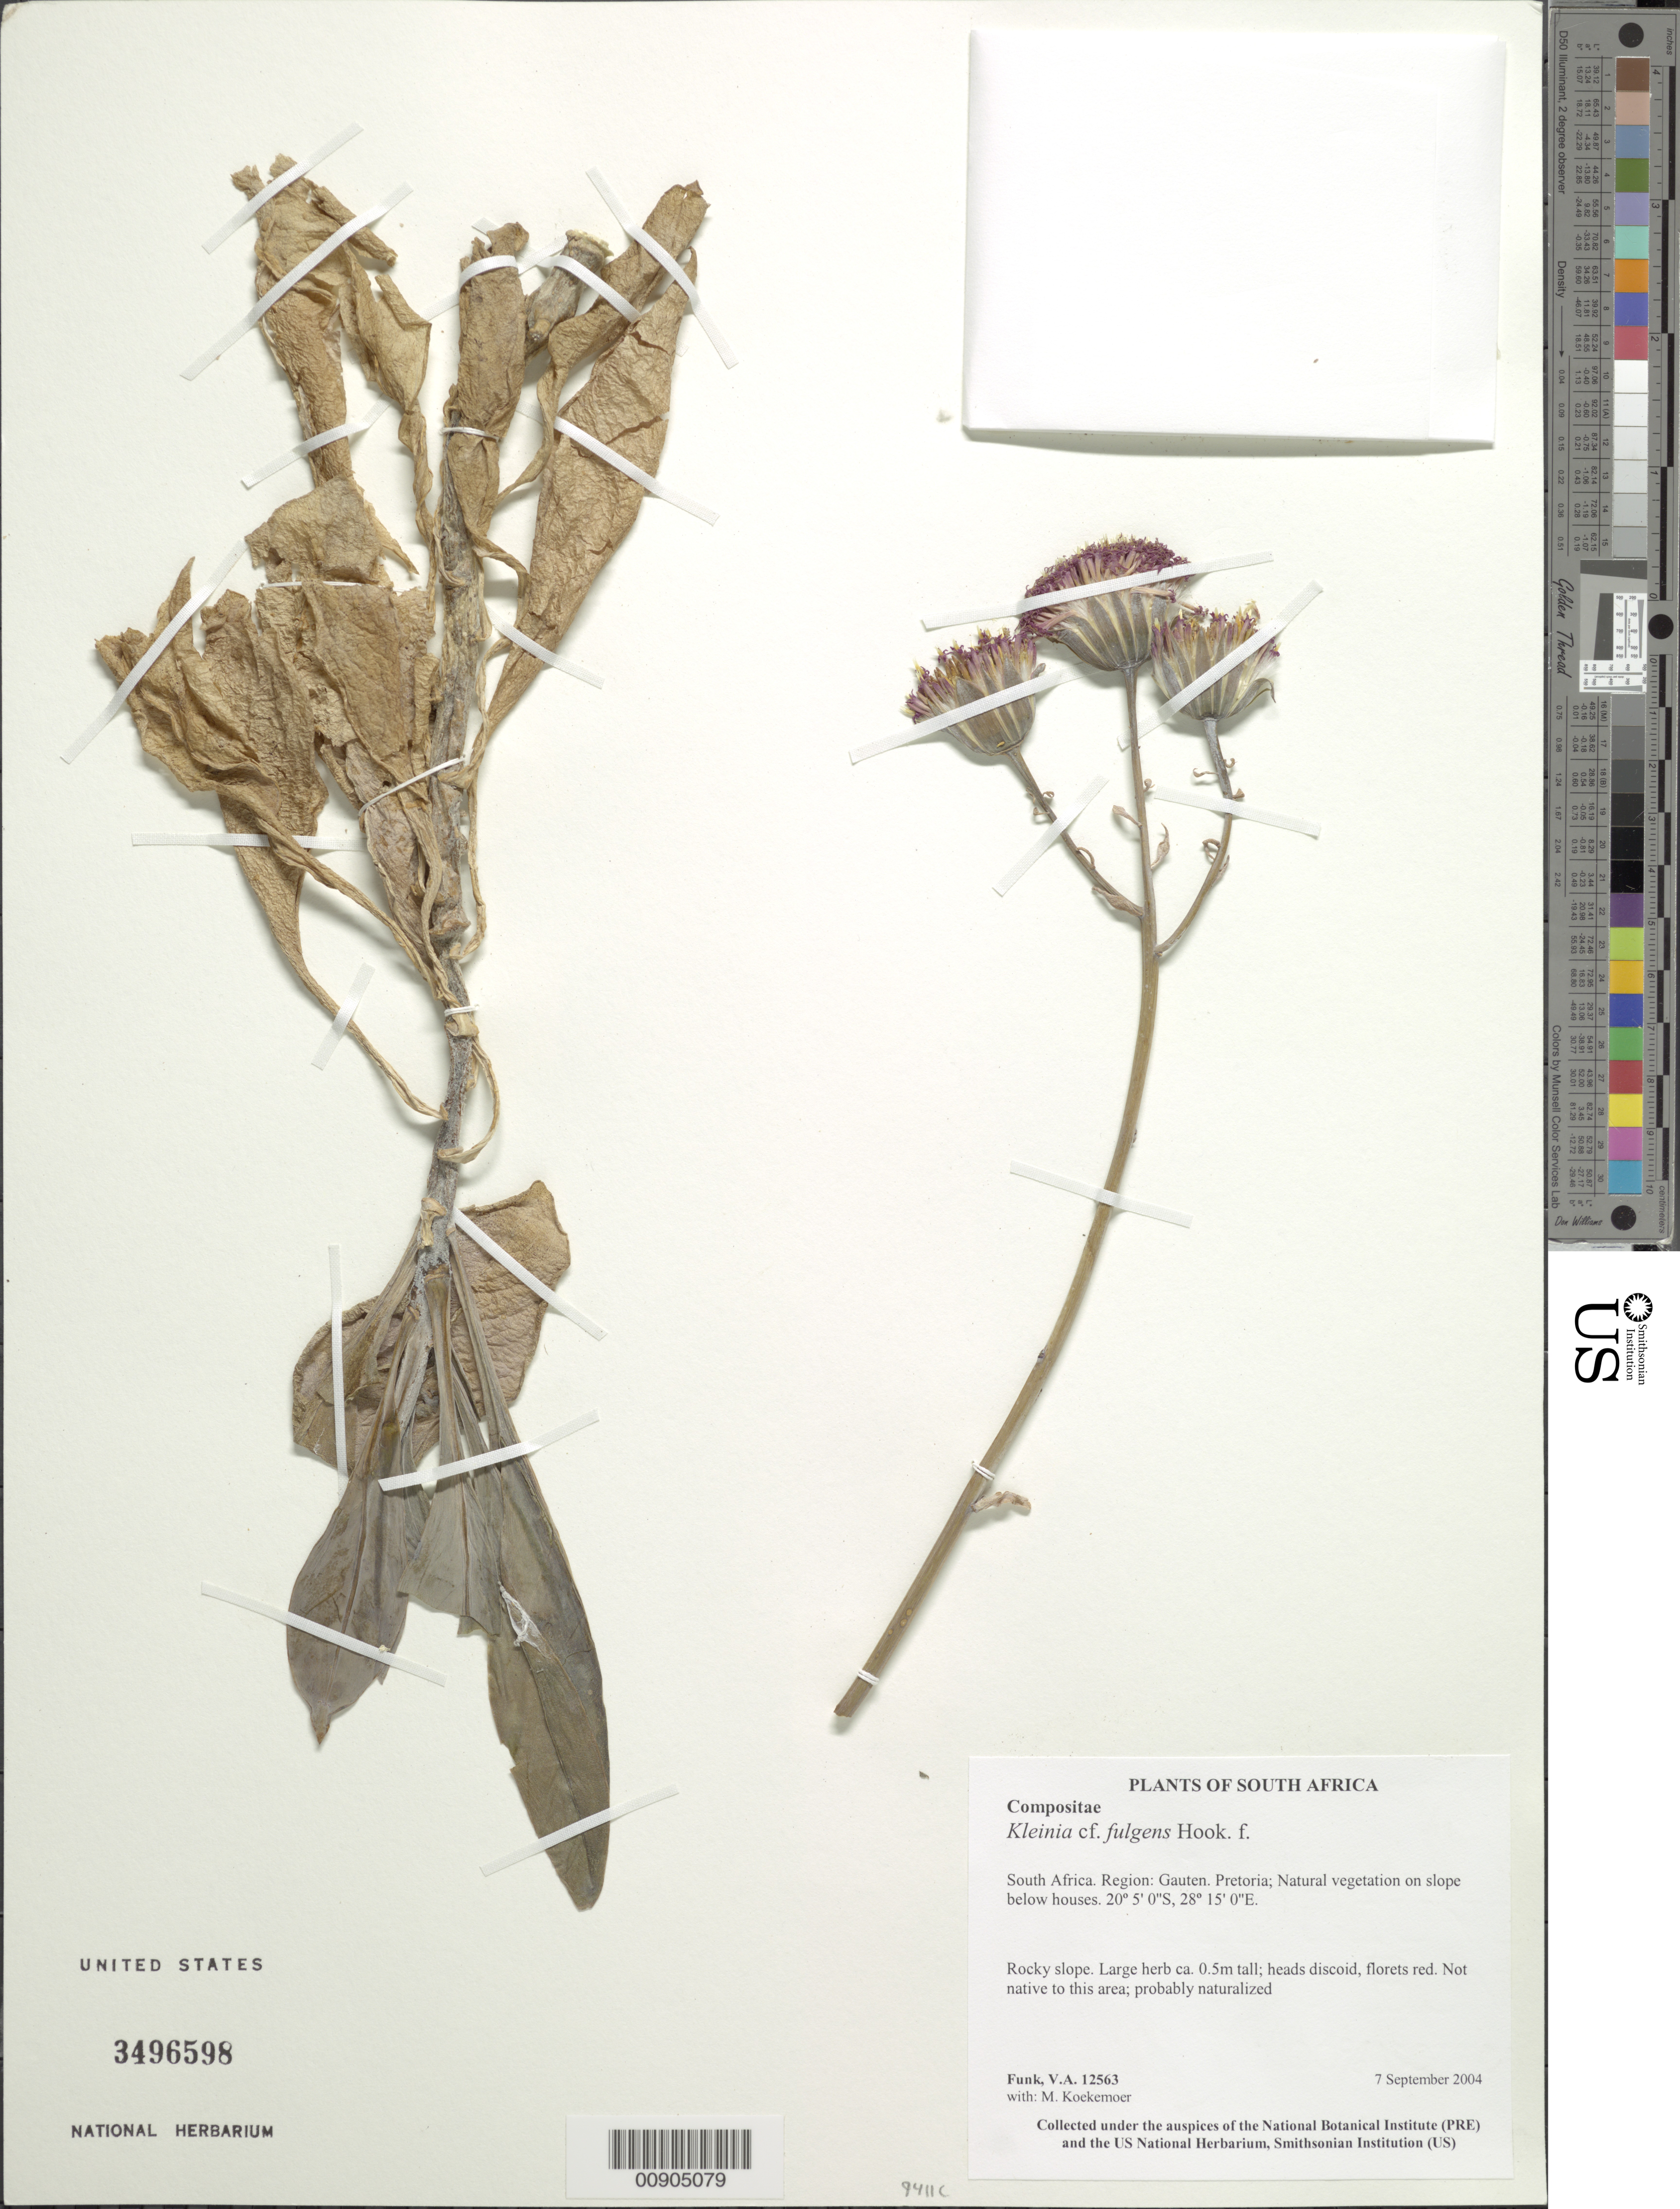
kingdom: Plantae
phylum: Tracheophyta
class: Magnoliopsida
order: Asterales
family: Asteraceae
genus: Kleinia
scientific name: Kleinia fulgens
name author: Hook. f.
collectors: V. Funk & M. Koekemoer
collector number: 12563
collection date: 2004-09-07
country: South Africa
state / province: Gauteng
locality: Pretoria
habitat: Rocky slope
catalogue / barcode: US 3496598